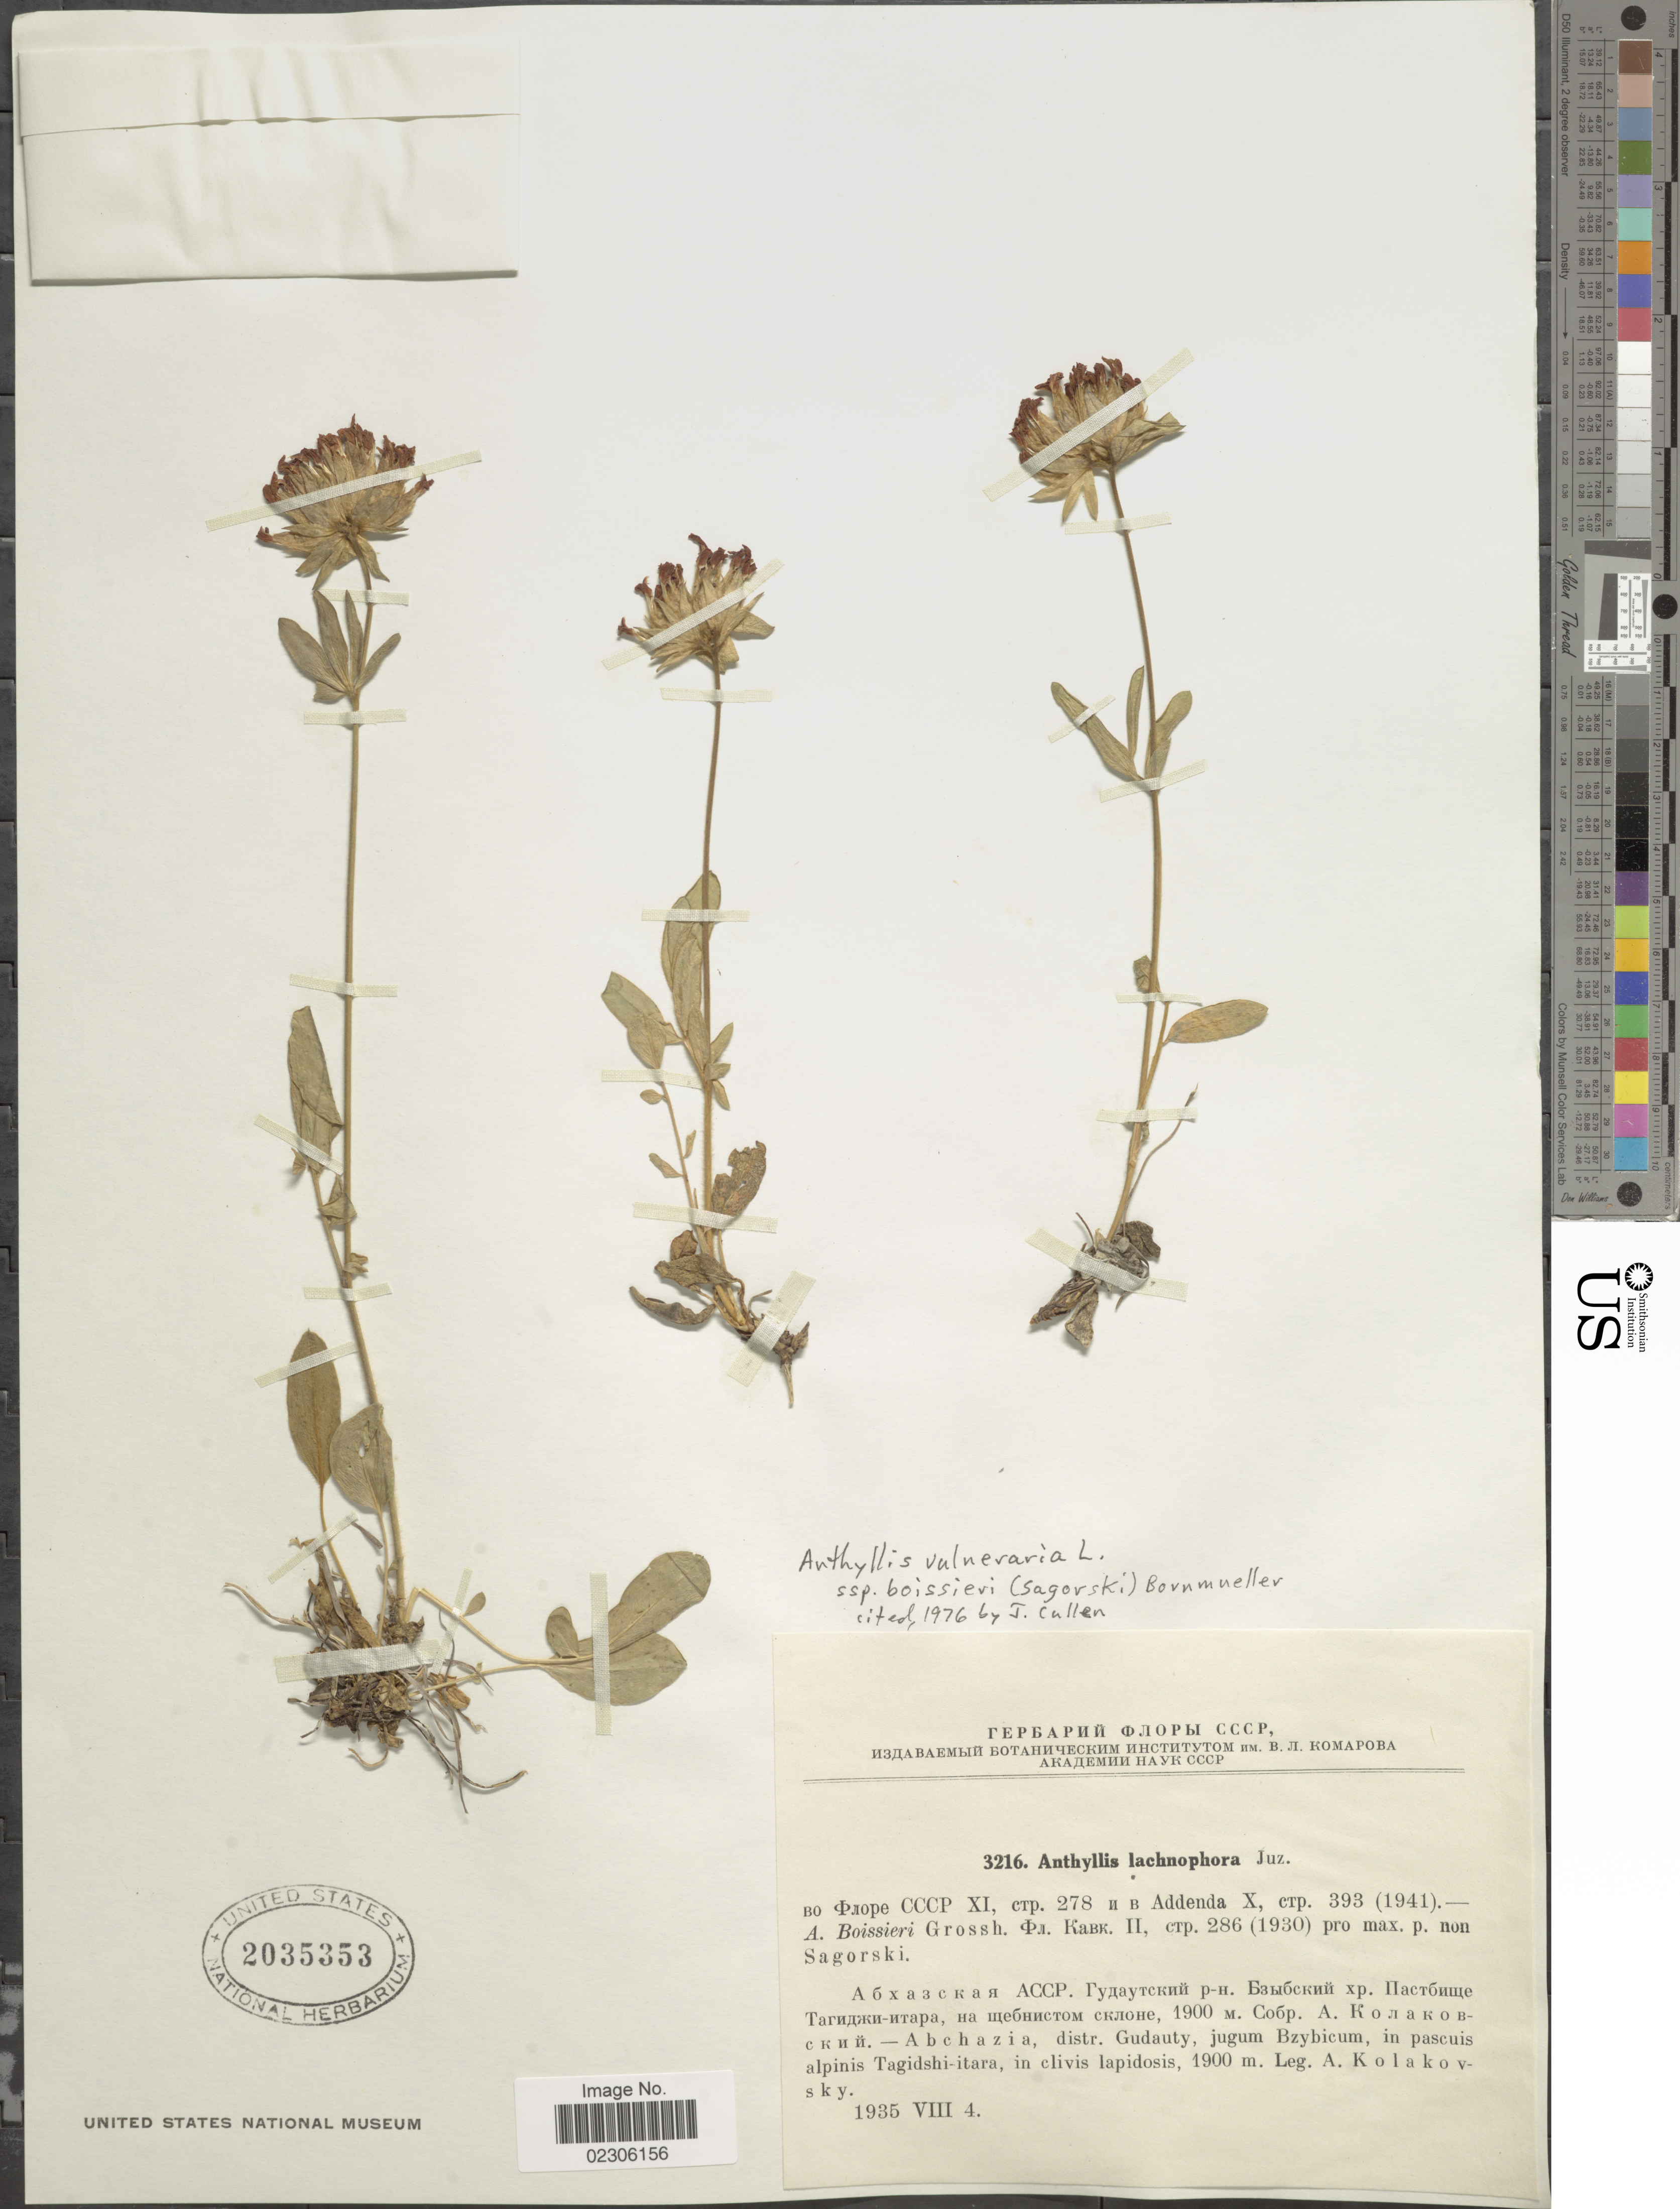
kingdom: Plantae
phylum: Tracheophyta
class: Magnoliopsida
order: Fabales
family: Fabaceae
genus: Anthyllis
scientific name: Anthyllis vulneraria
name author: L.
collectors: A. Kolakovsky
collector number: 3216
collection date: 1935-08-04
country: Georgia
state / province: Abkhazia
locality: Abchazia, distr., Gudauty, jugum Bzybicum, in pascuis alpinis Tagidshi-itara, in clivis lapidosis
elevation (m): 1900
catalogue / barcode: US 2035353